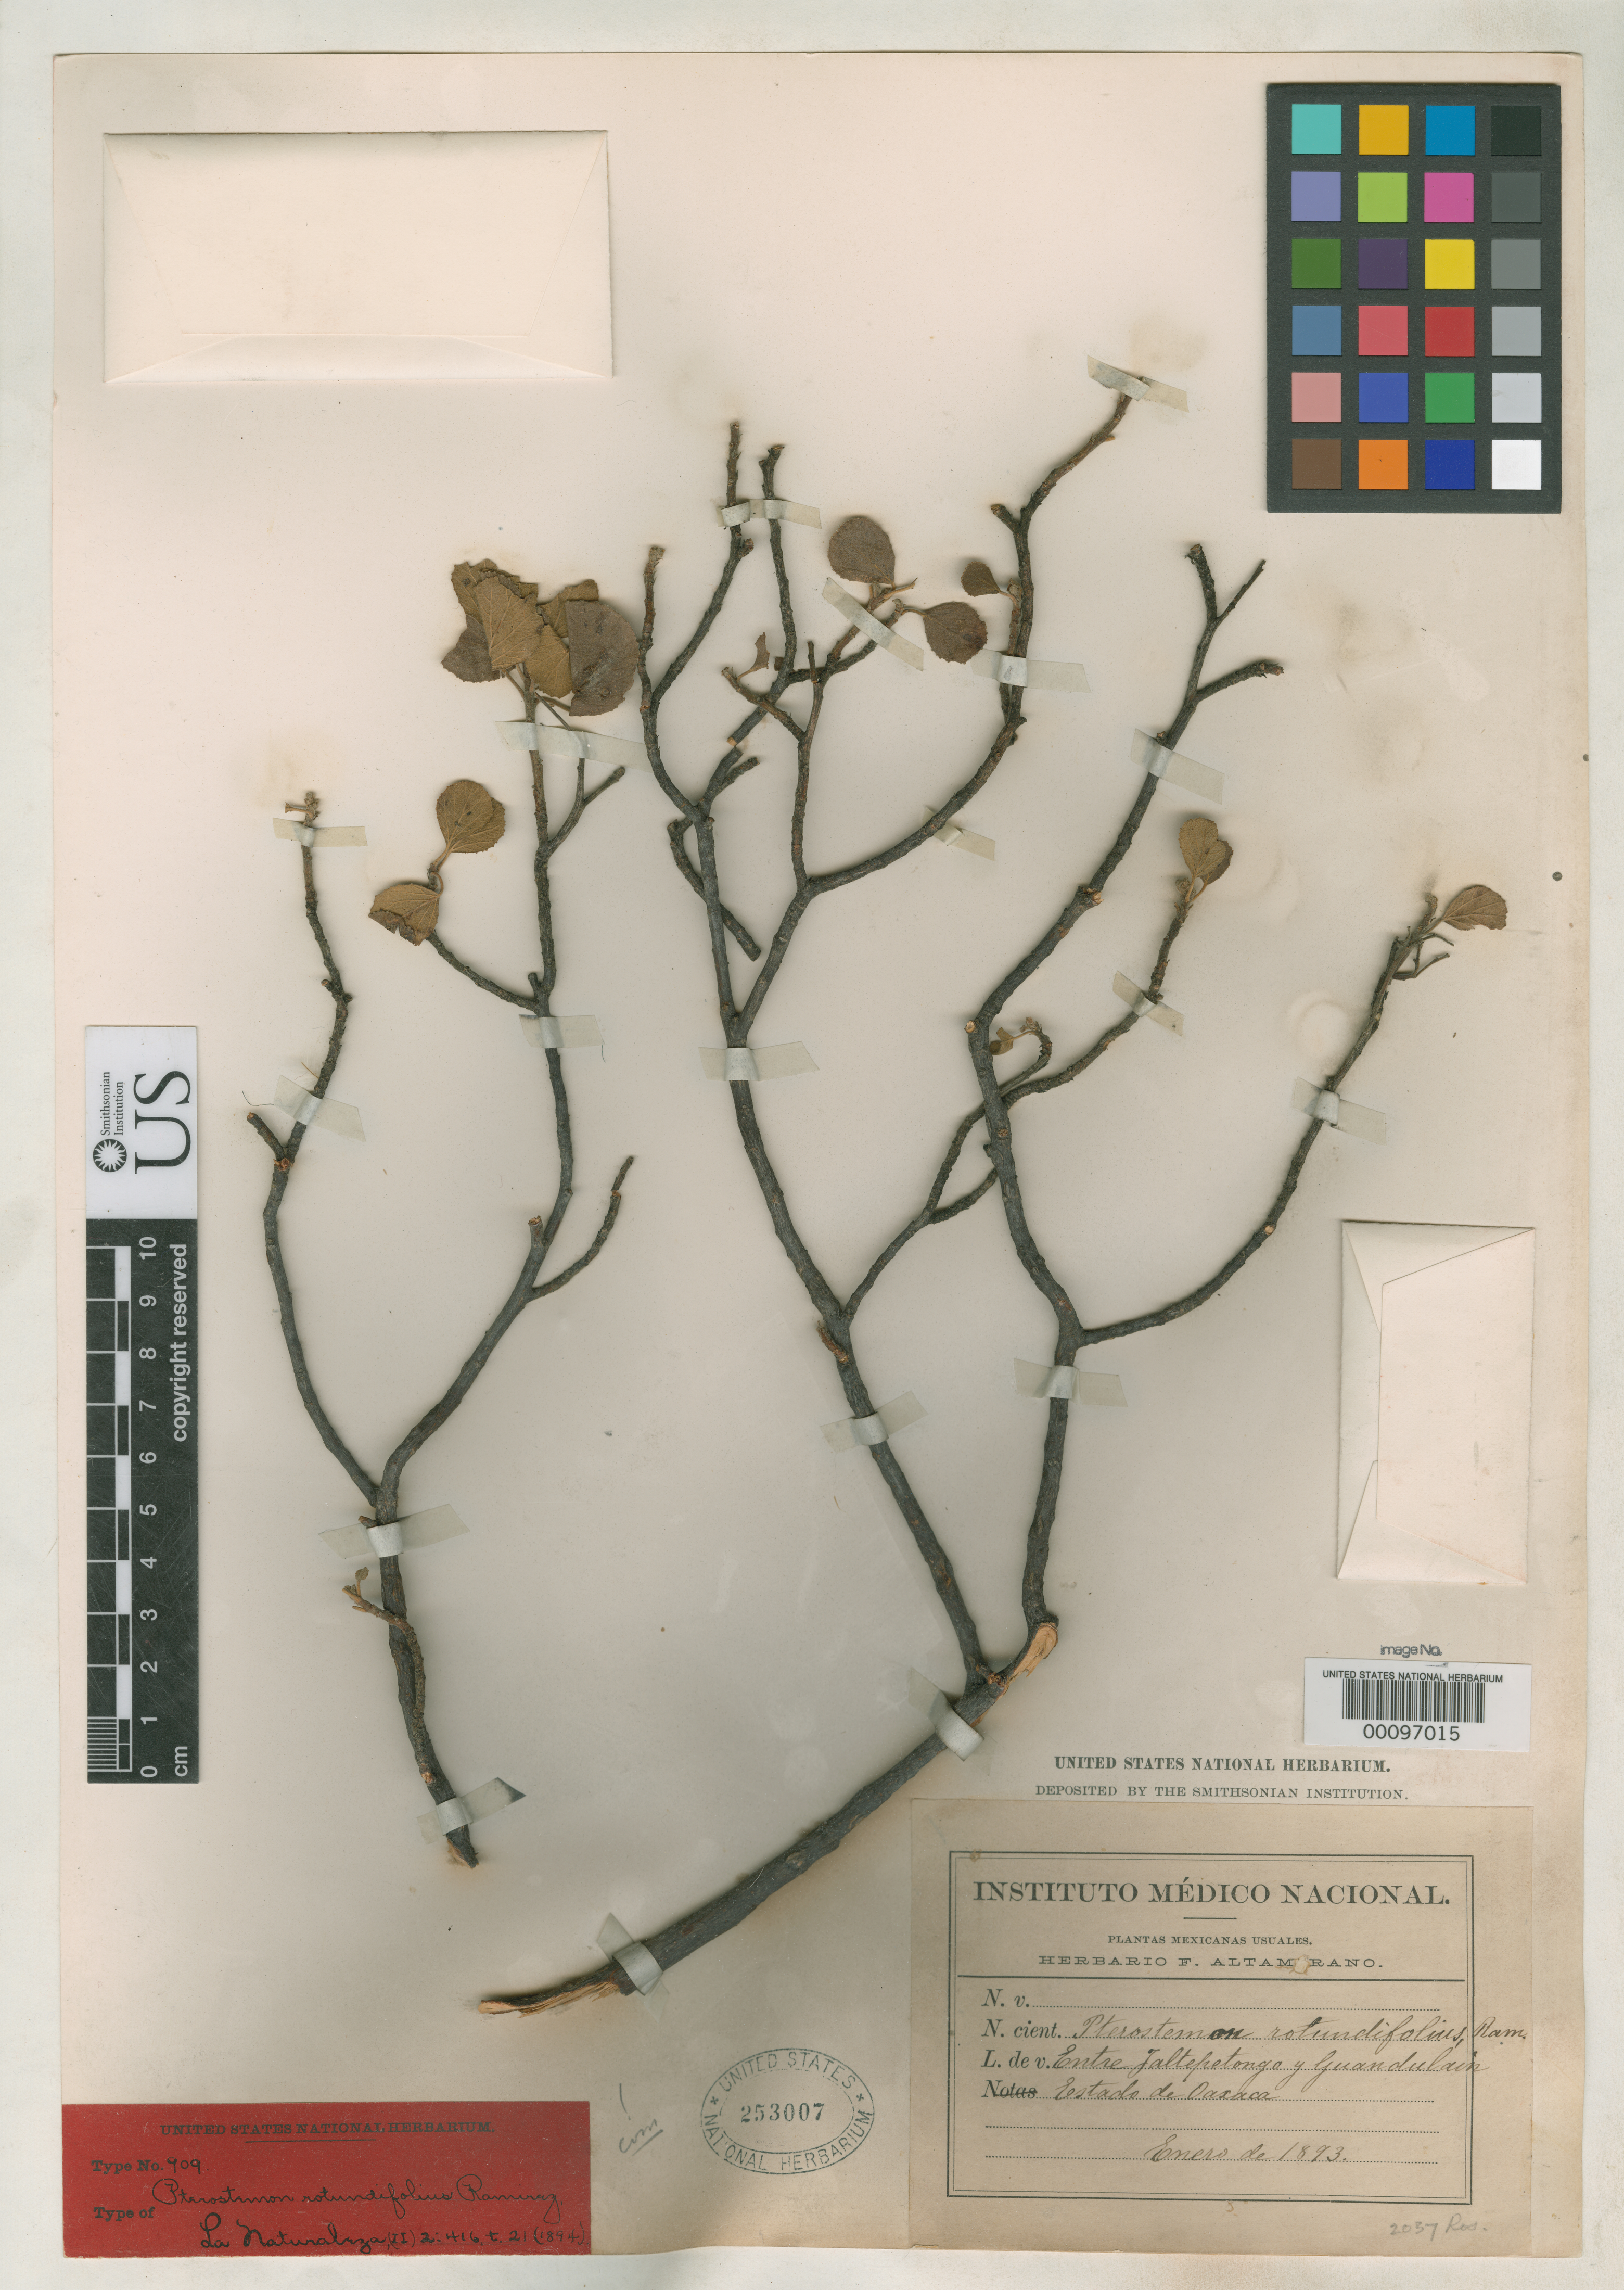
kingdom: Plantae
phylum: Tracheophyta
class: Magnoliopsida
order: Saxifragales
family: Iteaceae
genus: Pterostemon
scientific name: Pterostemon rotundifolius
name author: Ramírez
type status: Type Collection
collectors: H. Altamirano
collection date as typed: Jan 1893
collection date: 1893-01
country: Mexico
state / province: Oaxaca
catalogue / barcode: US 253007